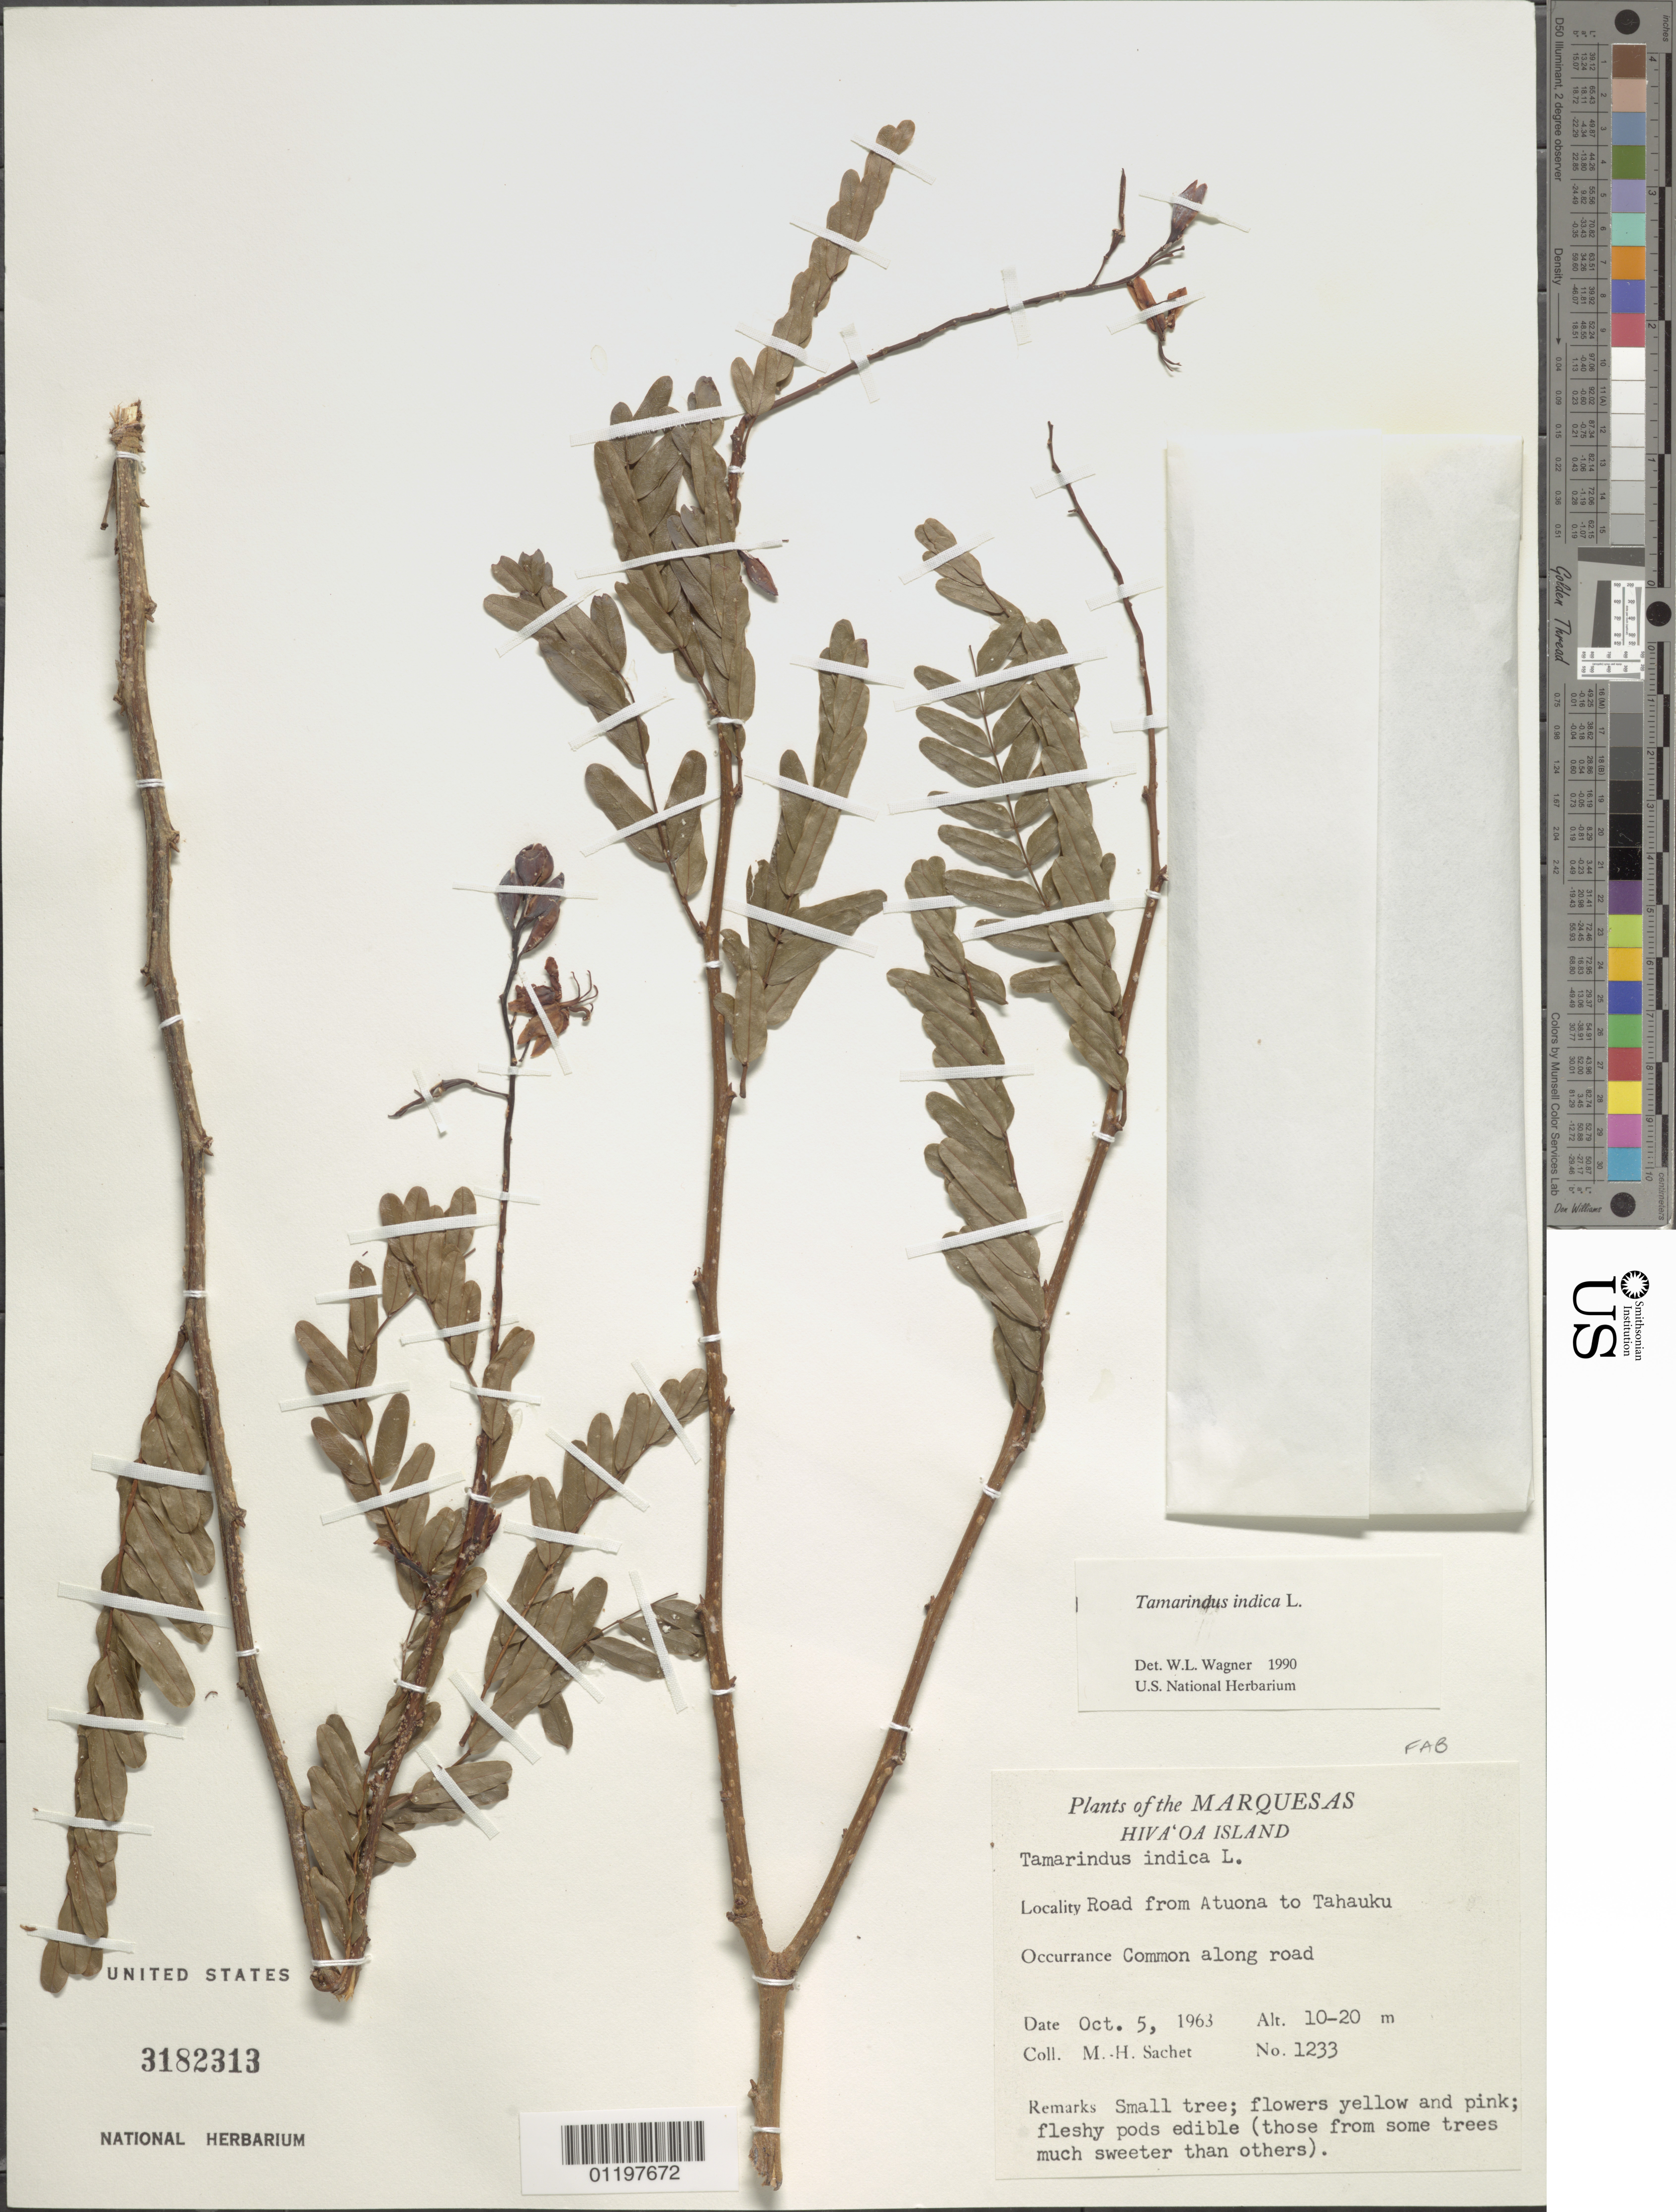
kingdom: Plantae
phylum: Tracheophyta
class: Magnoliopsida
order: Fabales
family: Fabaceae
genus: Tamarindus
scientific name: Tamarindus indica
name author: L.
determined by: Wagner, W. L., (BOT), Smithsonian Institution - National Museum of Natural History (UNITED STATES)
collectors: M.-H. Sachet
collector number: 1233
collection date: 1963-10-05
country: French Polynesia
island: Hiva Oa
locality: road from Atuona to Tahauku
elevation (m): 10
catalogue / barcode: US 3182313